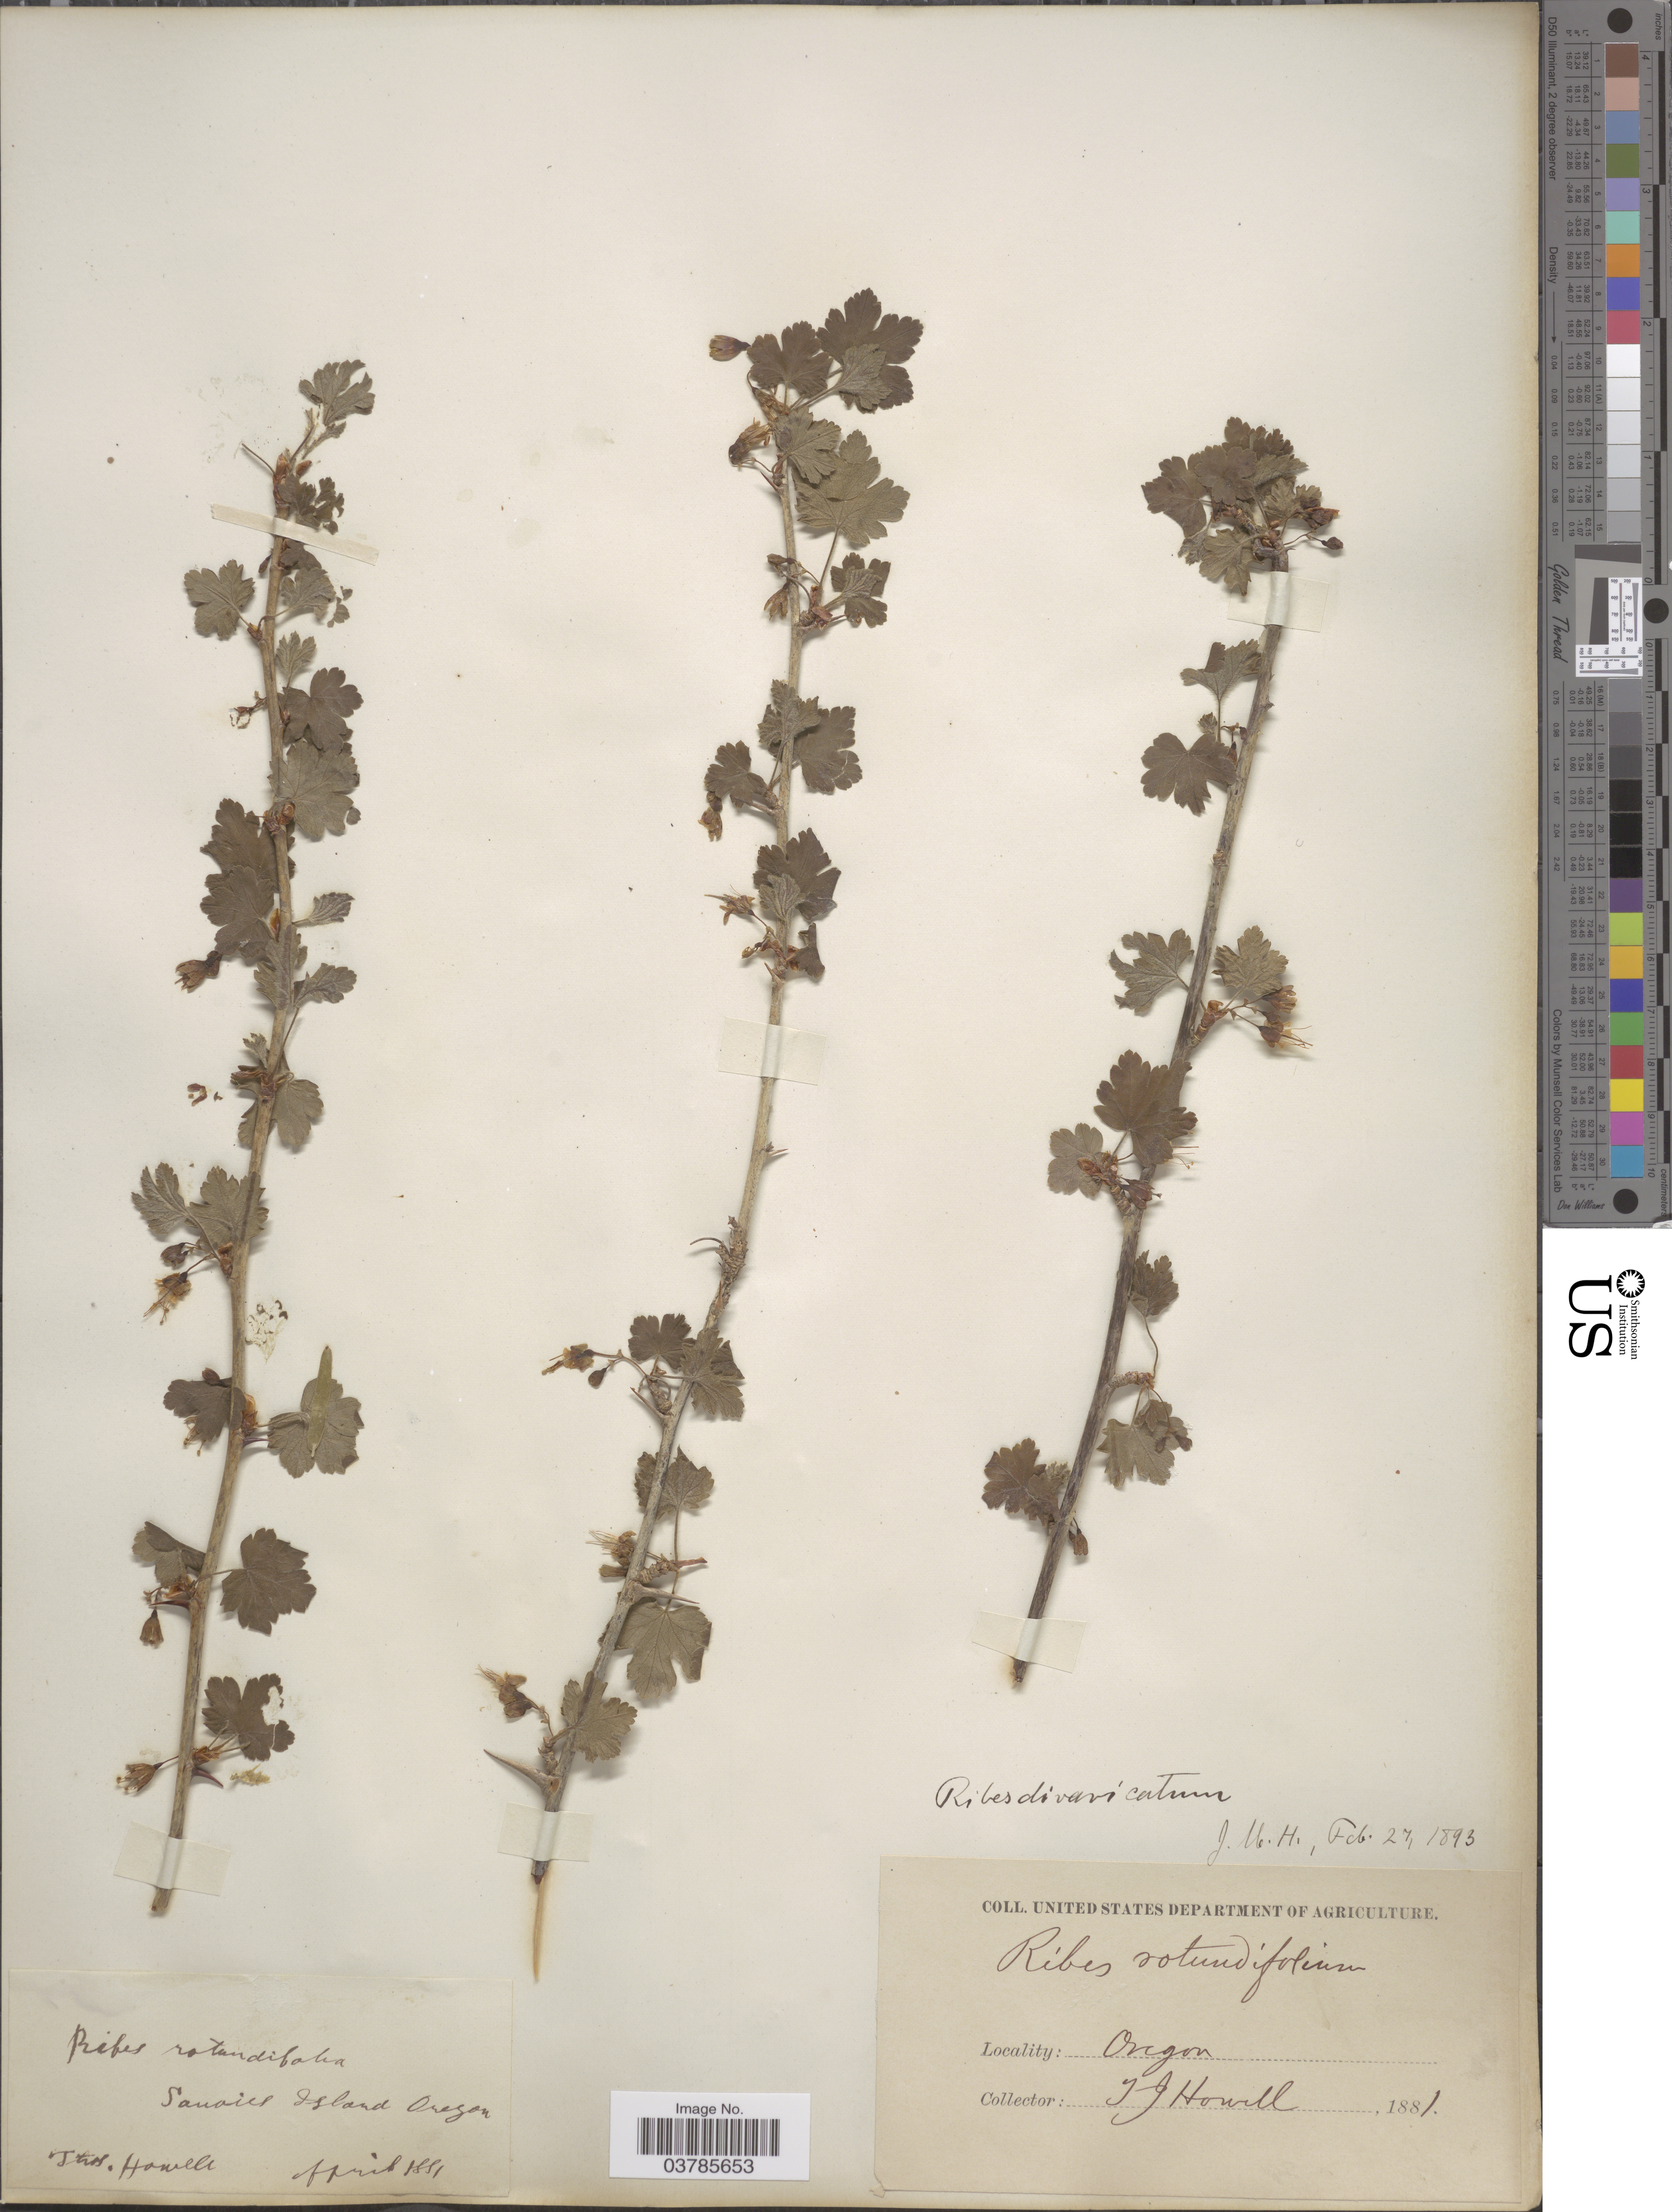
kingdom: Plantae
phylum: Tracheophyta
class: Magnoliopsida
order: Saxifragales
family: Grossulariaceae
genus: Ribes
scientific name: Ribes divaricatum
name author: Douglas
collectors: T. J. Howell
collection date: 1881-04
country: United States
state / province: Oregon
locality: Sauvies Island.